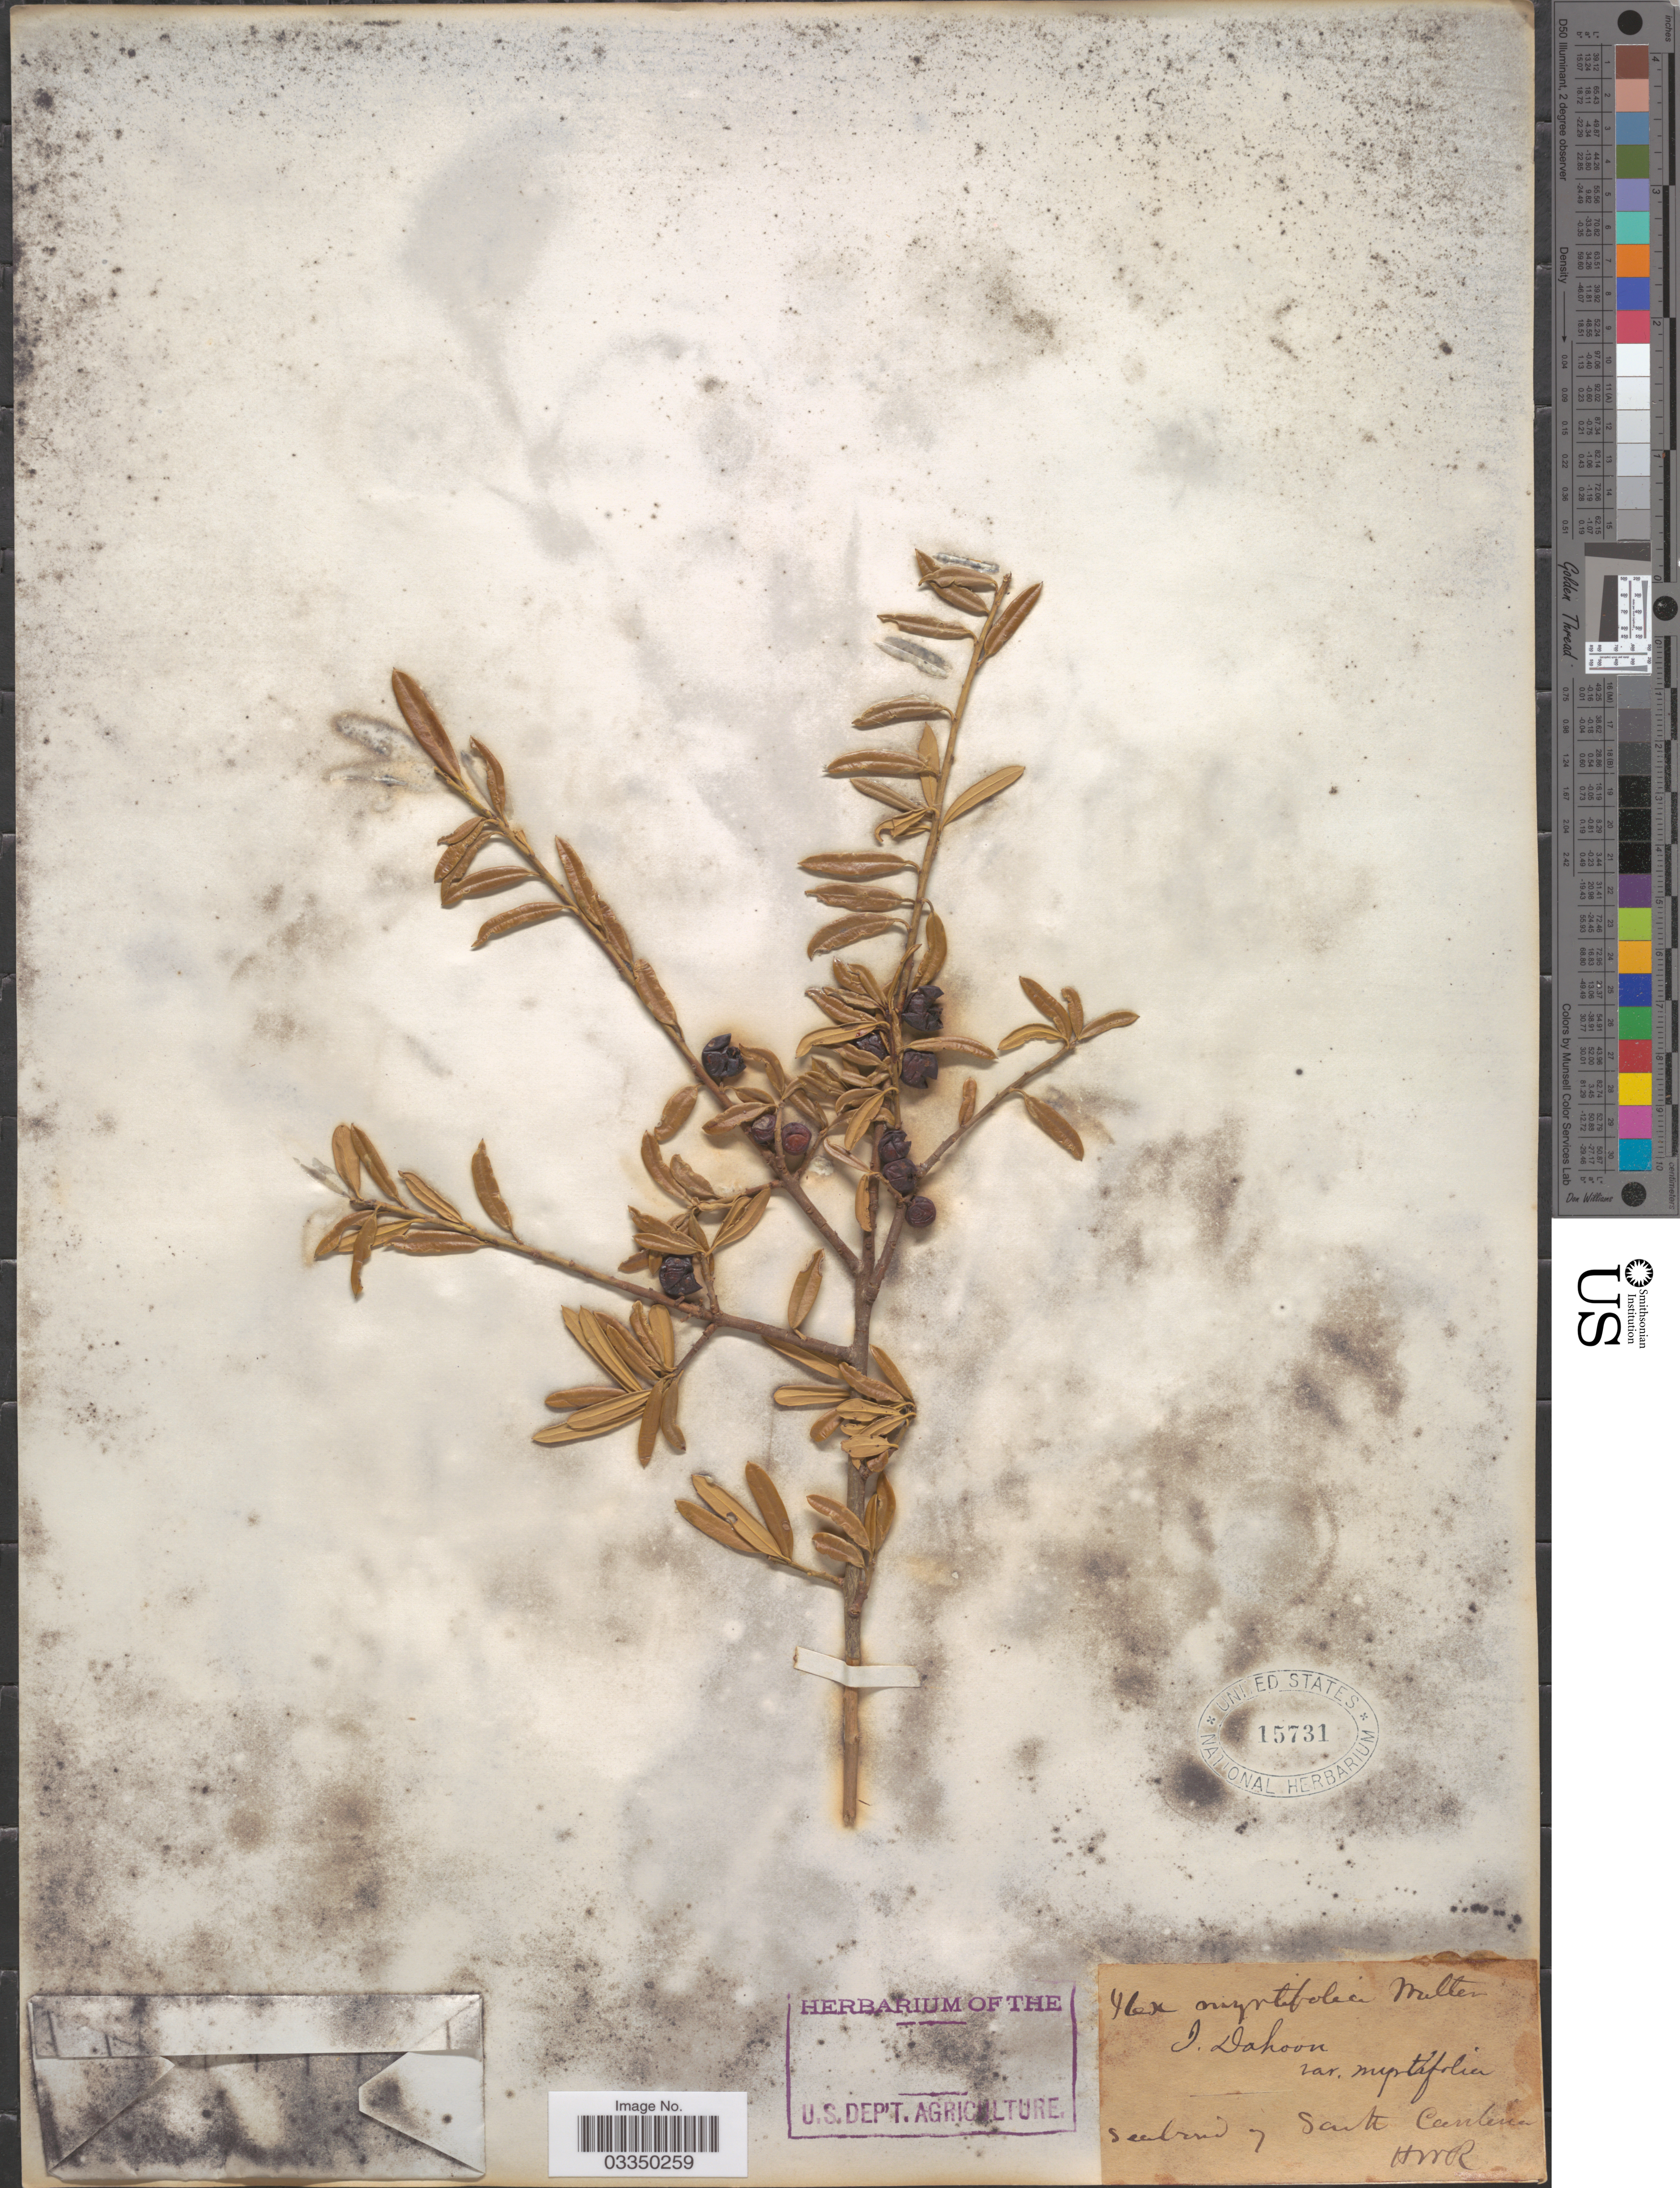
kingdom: Plantae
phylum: Tracheophyta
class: Magnoliopsida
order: Aquifoliales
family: Aquifoliaceae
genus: Ilex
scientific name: Ilex myrtifolia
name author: Walter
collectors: H. W. R.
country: United States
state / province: South Carolina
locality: Seabrook of South Carolina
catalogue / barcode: US 15731